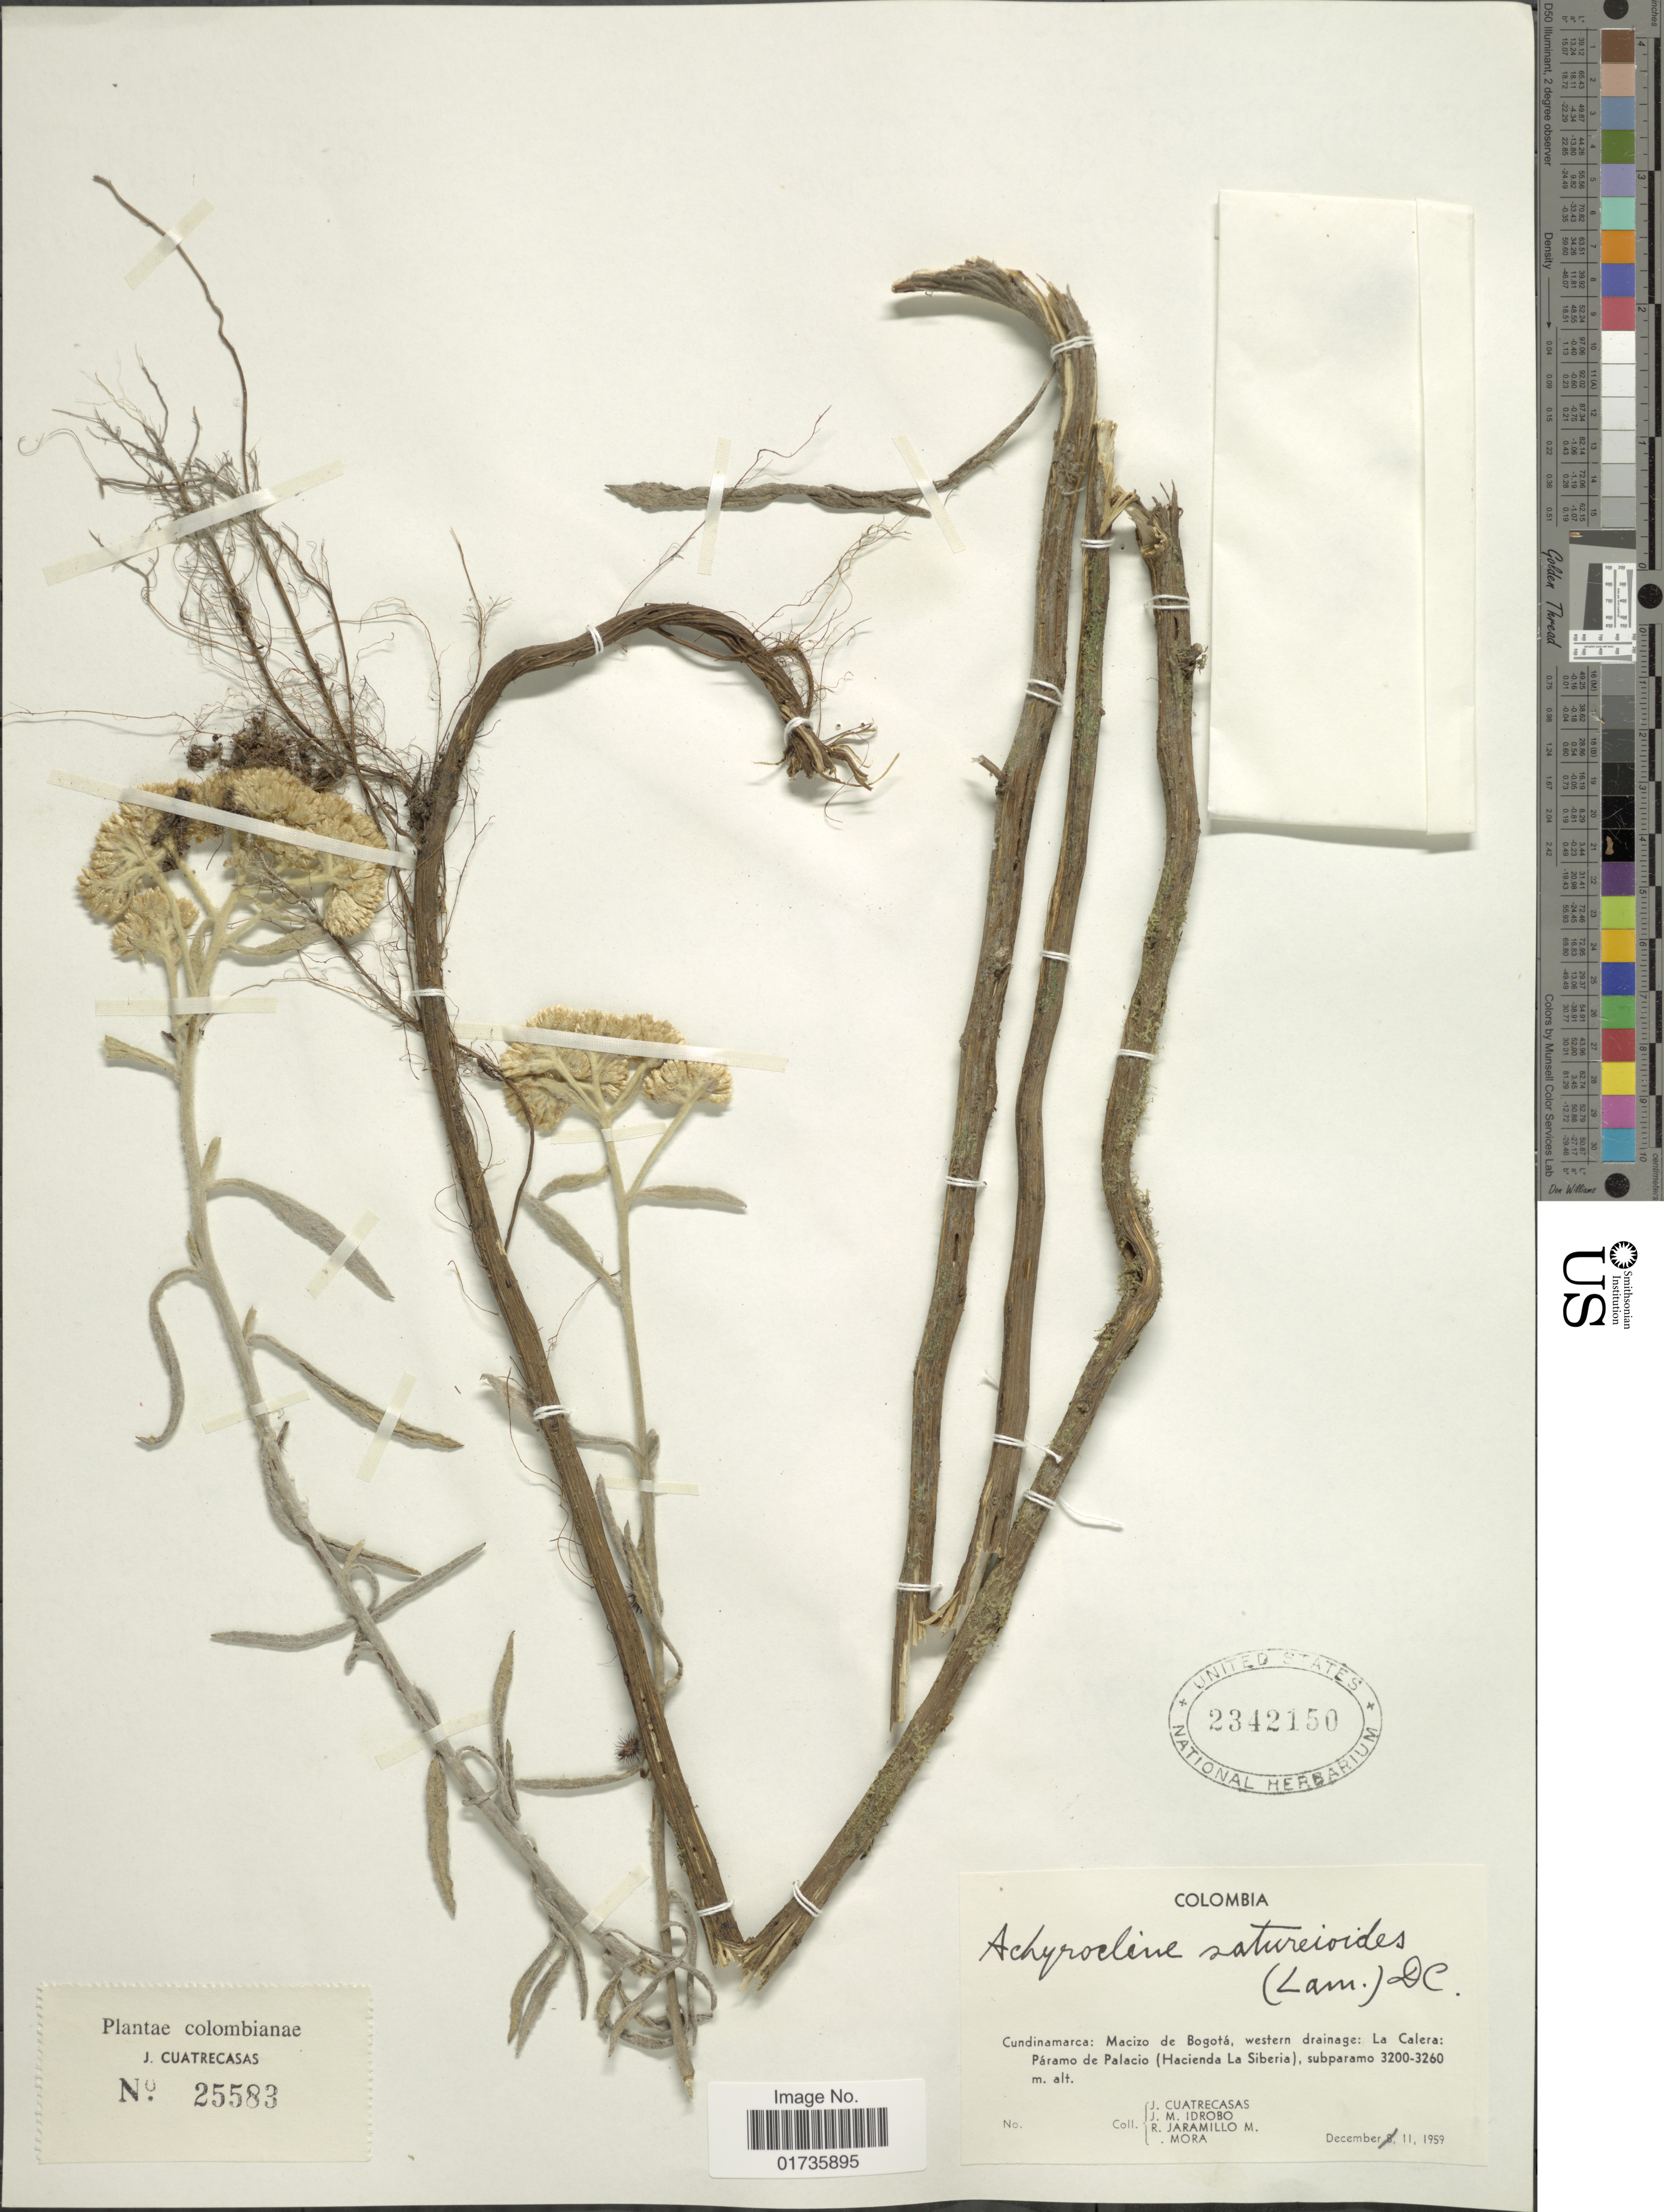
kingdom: Plantae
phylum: Tracheophyta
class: Magnoliopsida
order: Asterales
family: Asteraceae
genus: Achyrocline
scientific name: Achyrocline satureioides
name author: (Lam.) DC.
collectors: J. Cuatrecasas, J. M. Idrobo, R. Jaramillo M. & Mora, --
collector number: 25583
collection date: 1959-12-11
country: Colombia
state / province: Cundinamarca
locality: Macizo de Bogotá, western drainage: La Calera: Páramo de Palacio (Hacienda La Siberia) subparamo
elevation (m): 3200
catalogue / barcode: US 2342150